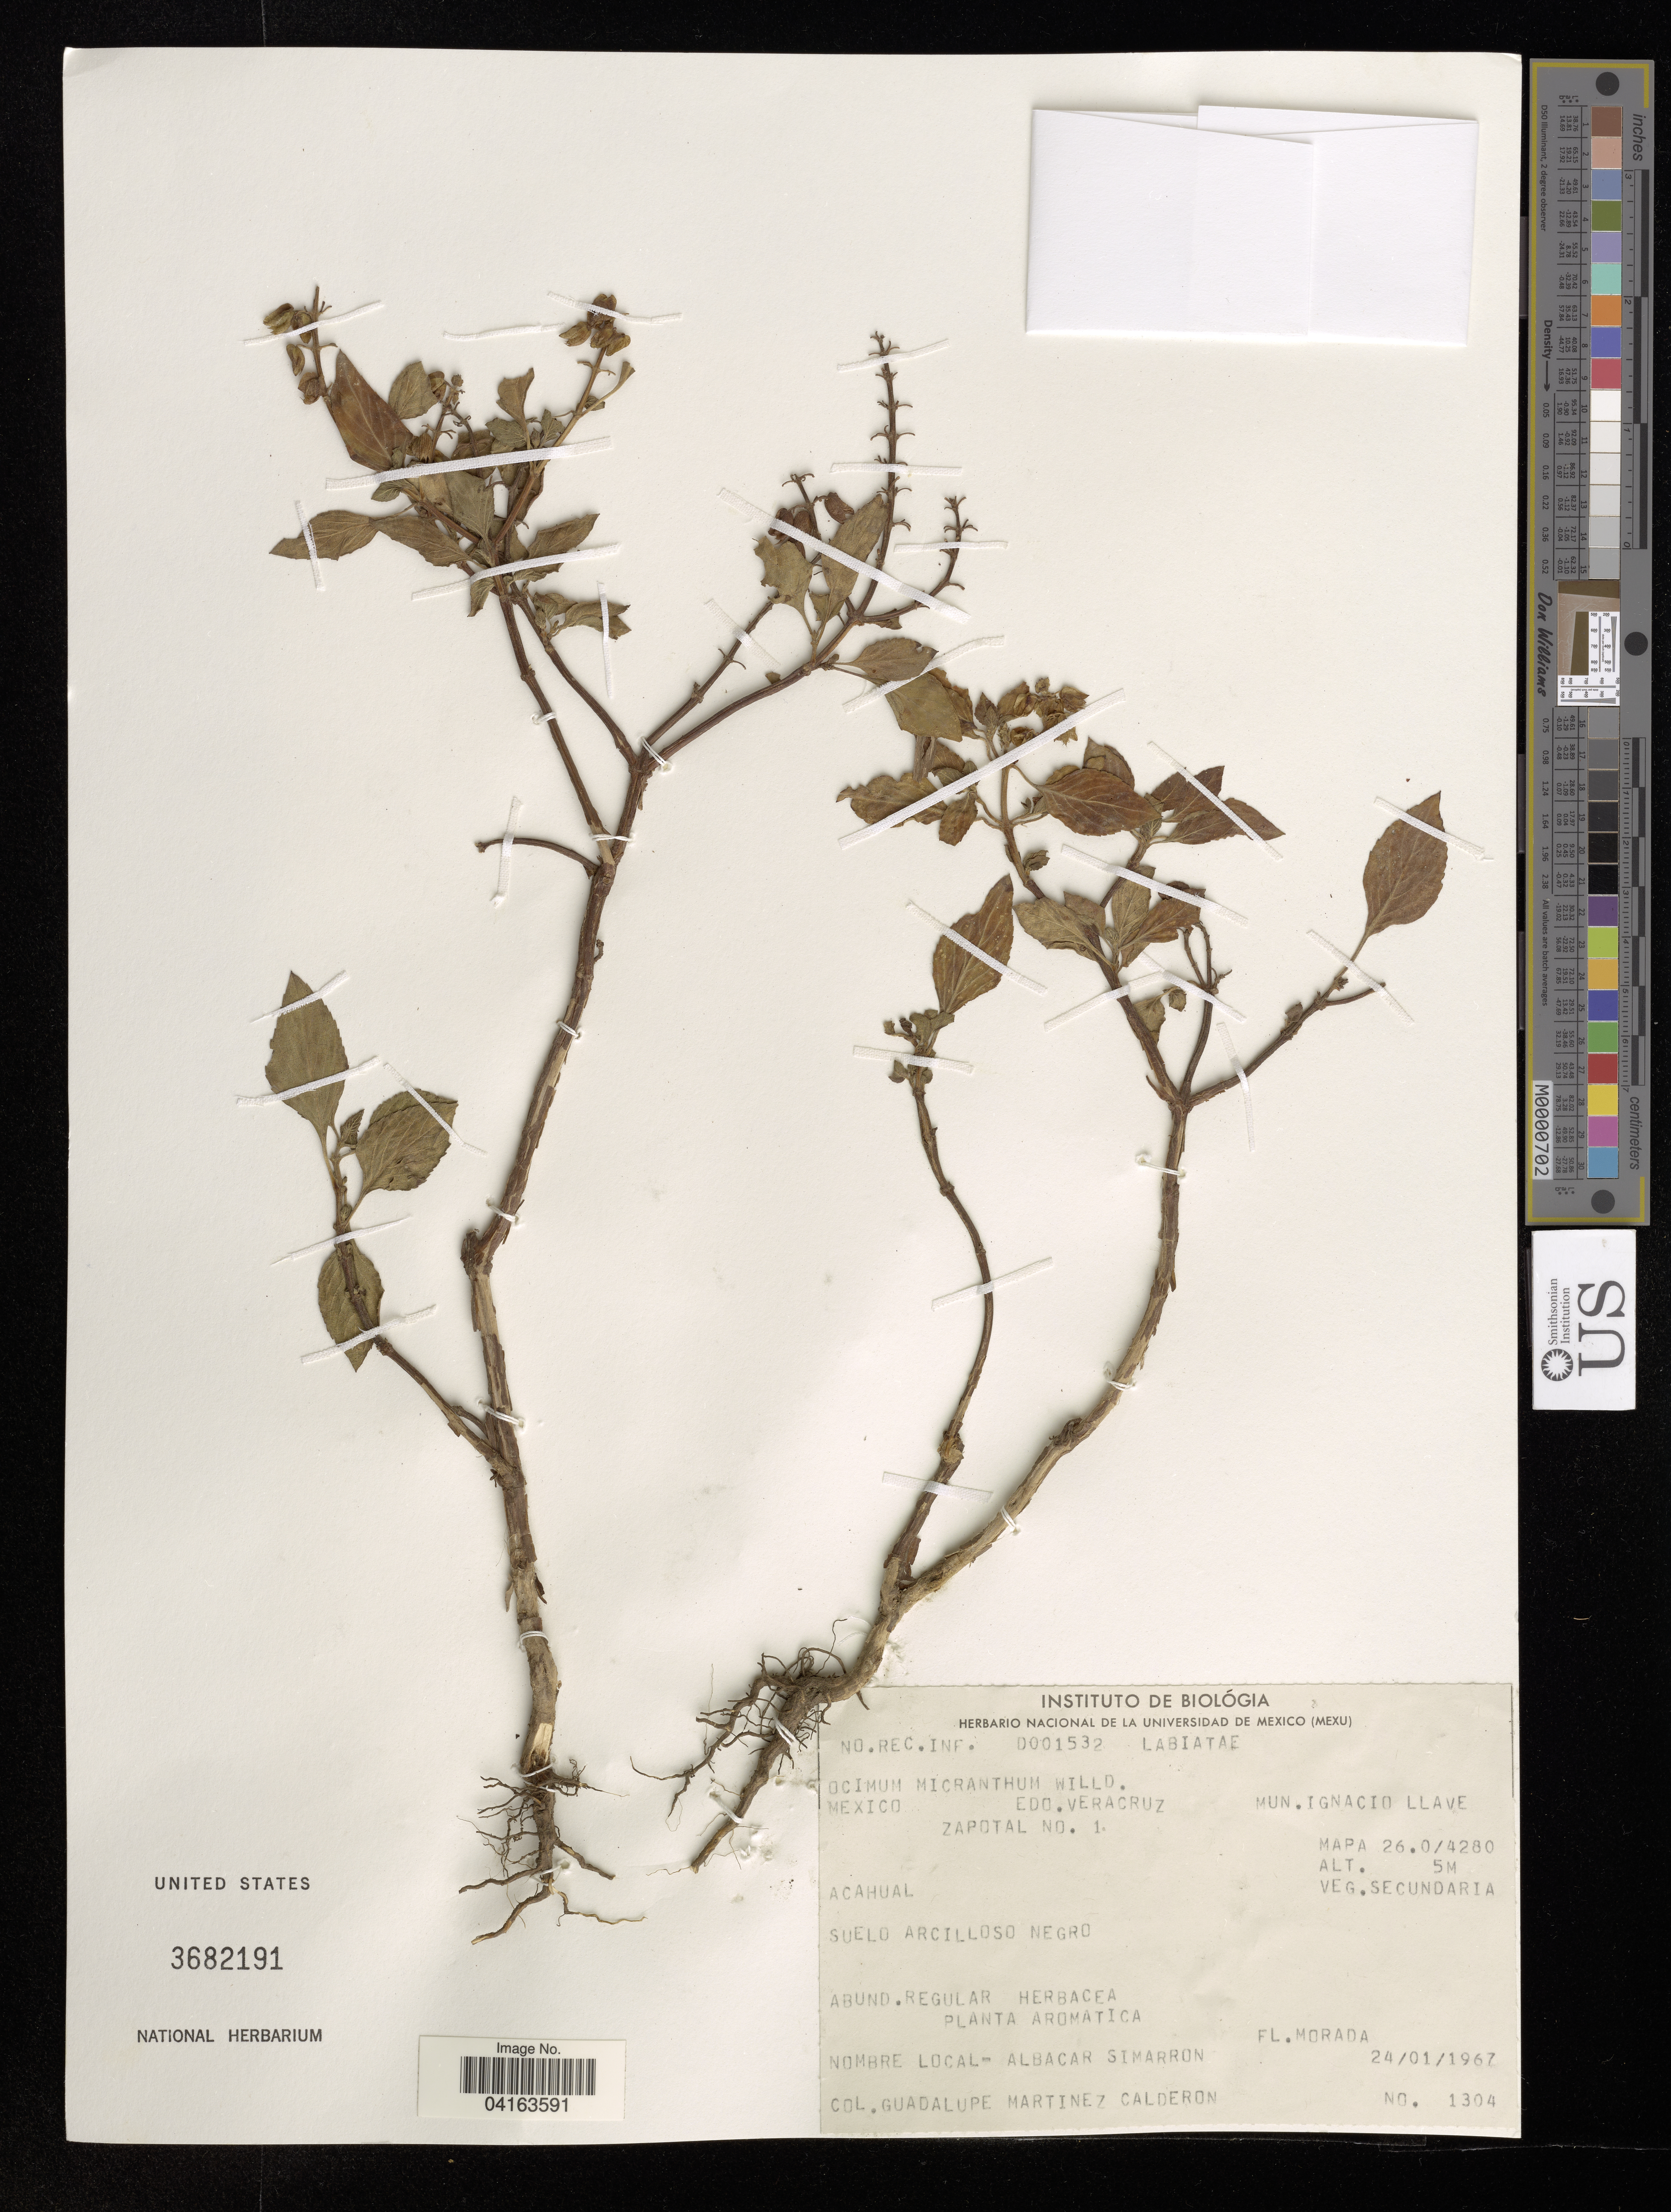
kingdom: Plantae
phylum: Tracheophyta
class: Magnoliopsida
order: Lamiales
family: Lamiaceae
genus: Ocimum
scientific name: Ocimum micranthum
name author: Willd.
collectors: G. Martínez Calderón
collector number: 1304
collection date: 1967-01-24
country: Mexico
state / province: Veracruz Llave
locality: Mun. Ignacio Llave. Zapotal No. 1.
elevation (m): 5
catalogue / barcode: US 3682191